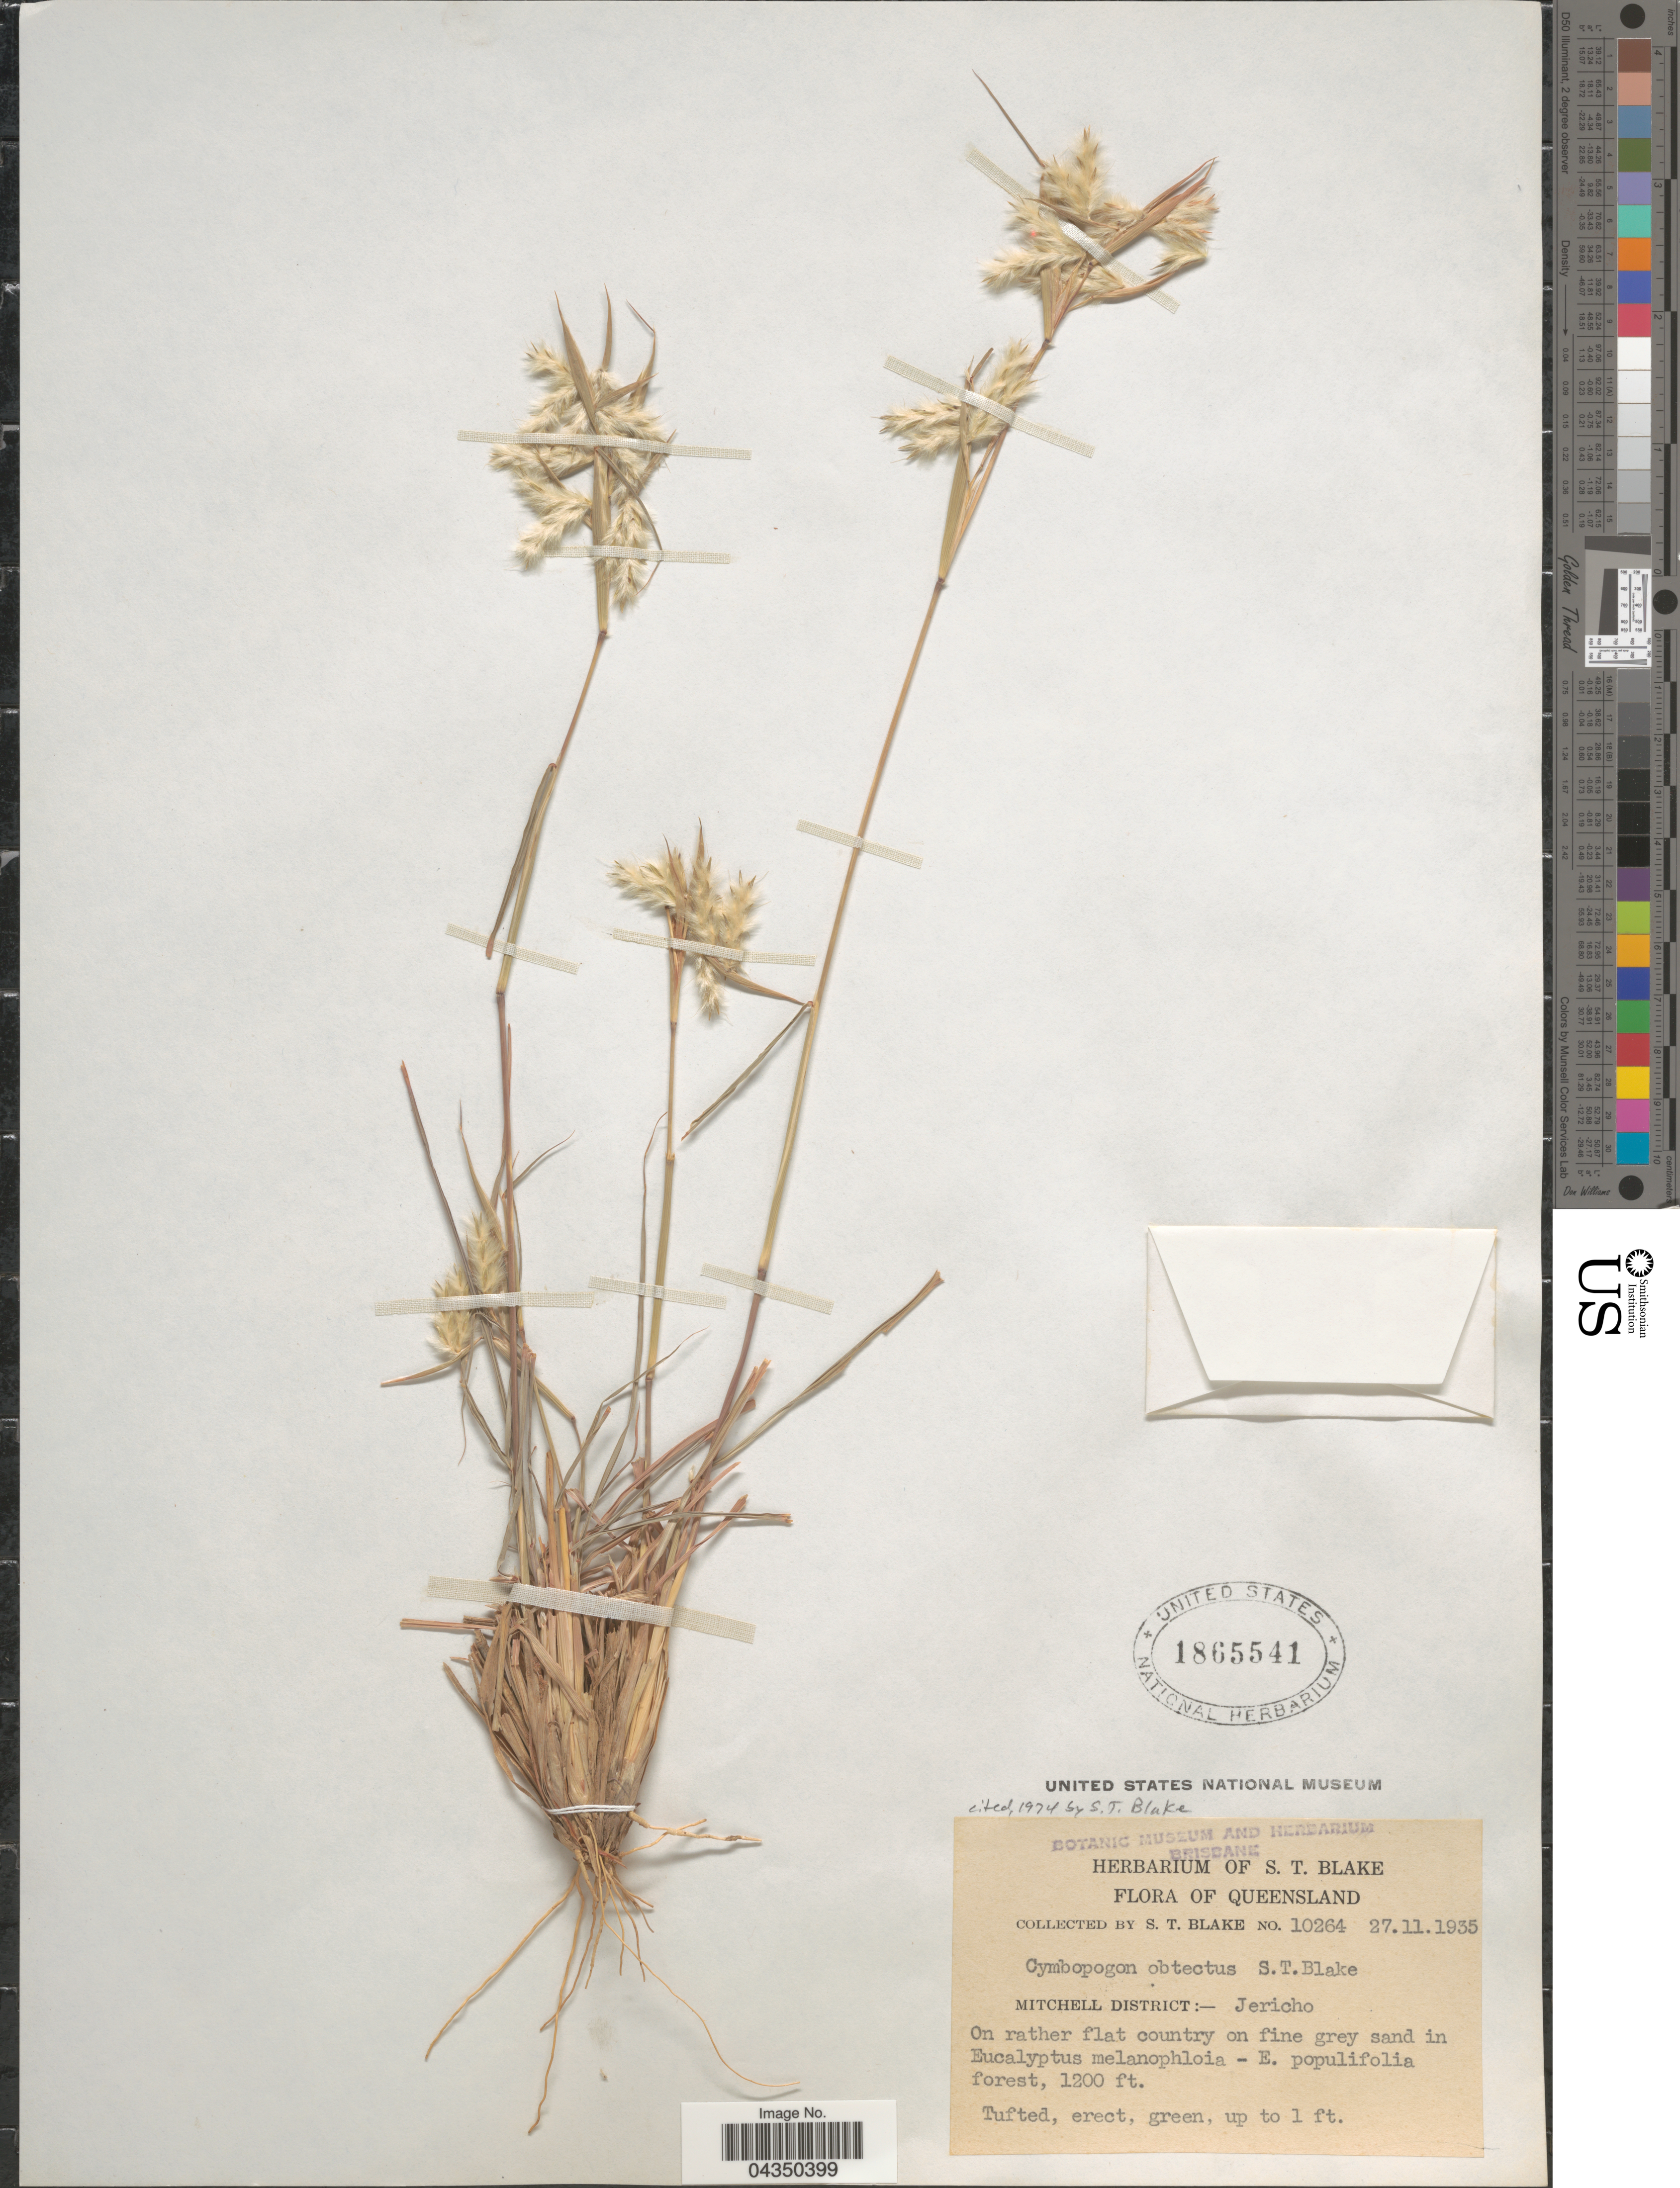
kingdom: Plantae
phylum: Tracheophyta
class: Liliopsida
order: Poales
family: Poaceae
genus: Cymbopogon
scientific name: Cymbopogon obtectus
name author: S.T. Blake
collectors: S. T. Blake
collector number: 10264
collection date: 1935-11-27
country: Australia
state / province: Queensland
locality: Mitchell District:- Jericho.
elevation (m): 366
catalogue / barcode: US 1865541